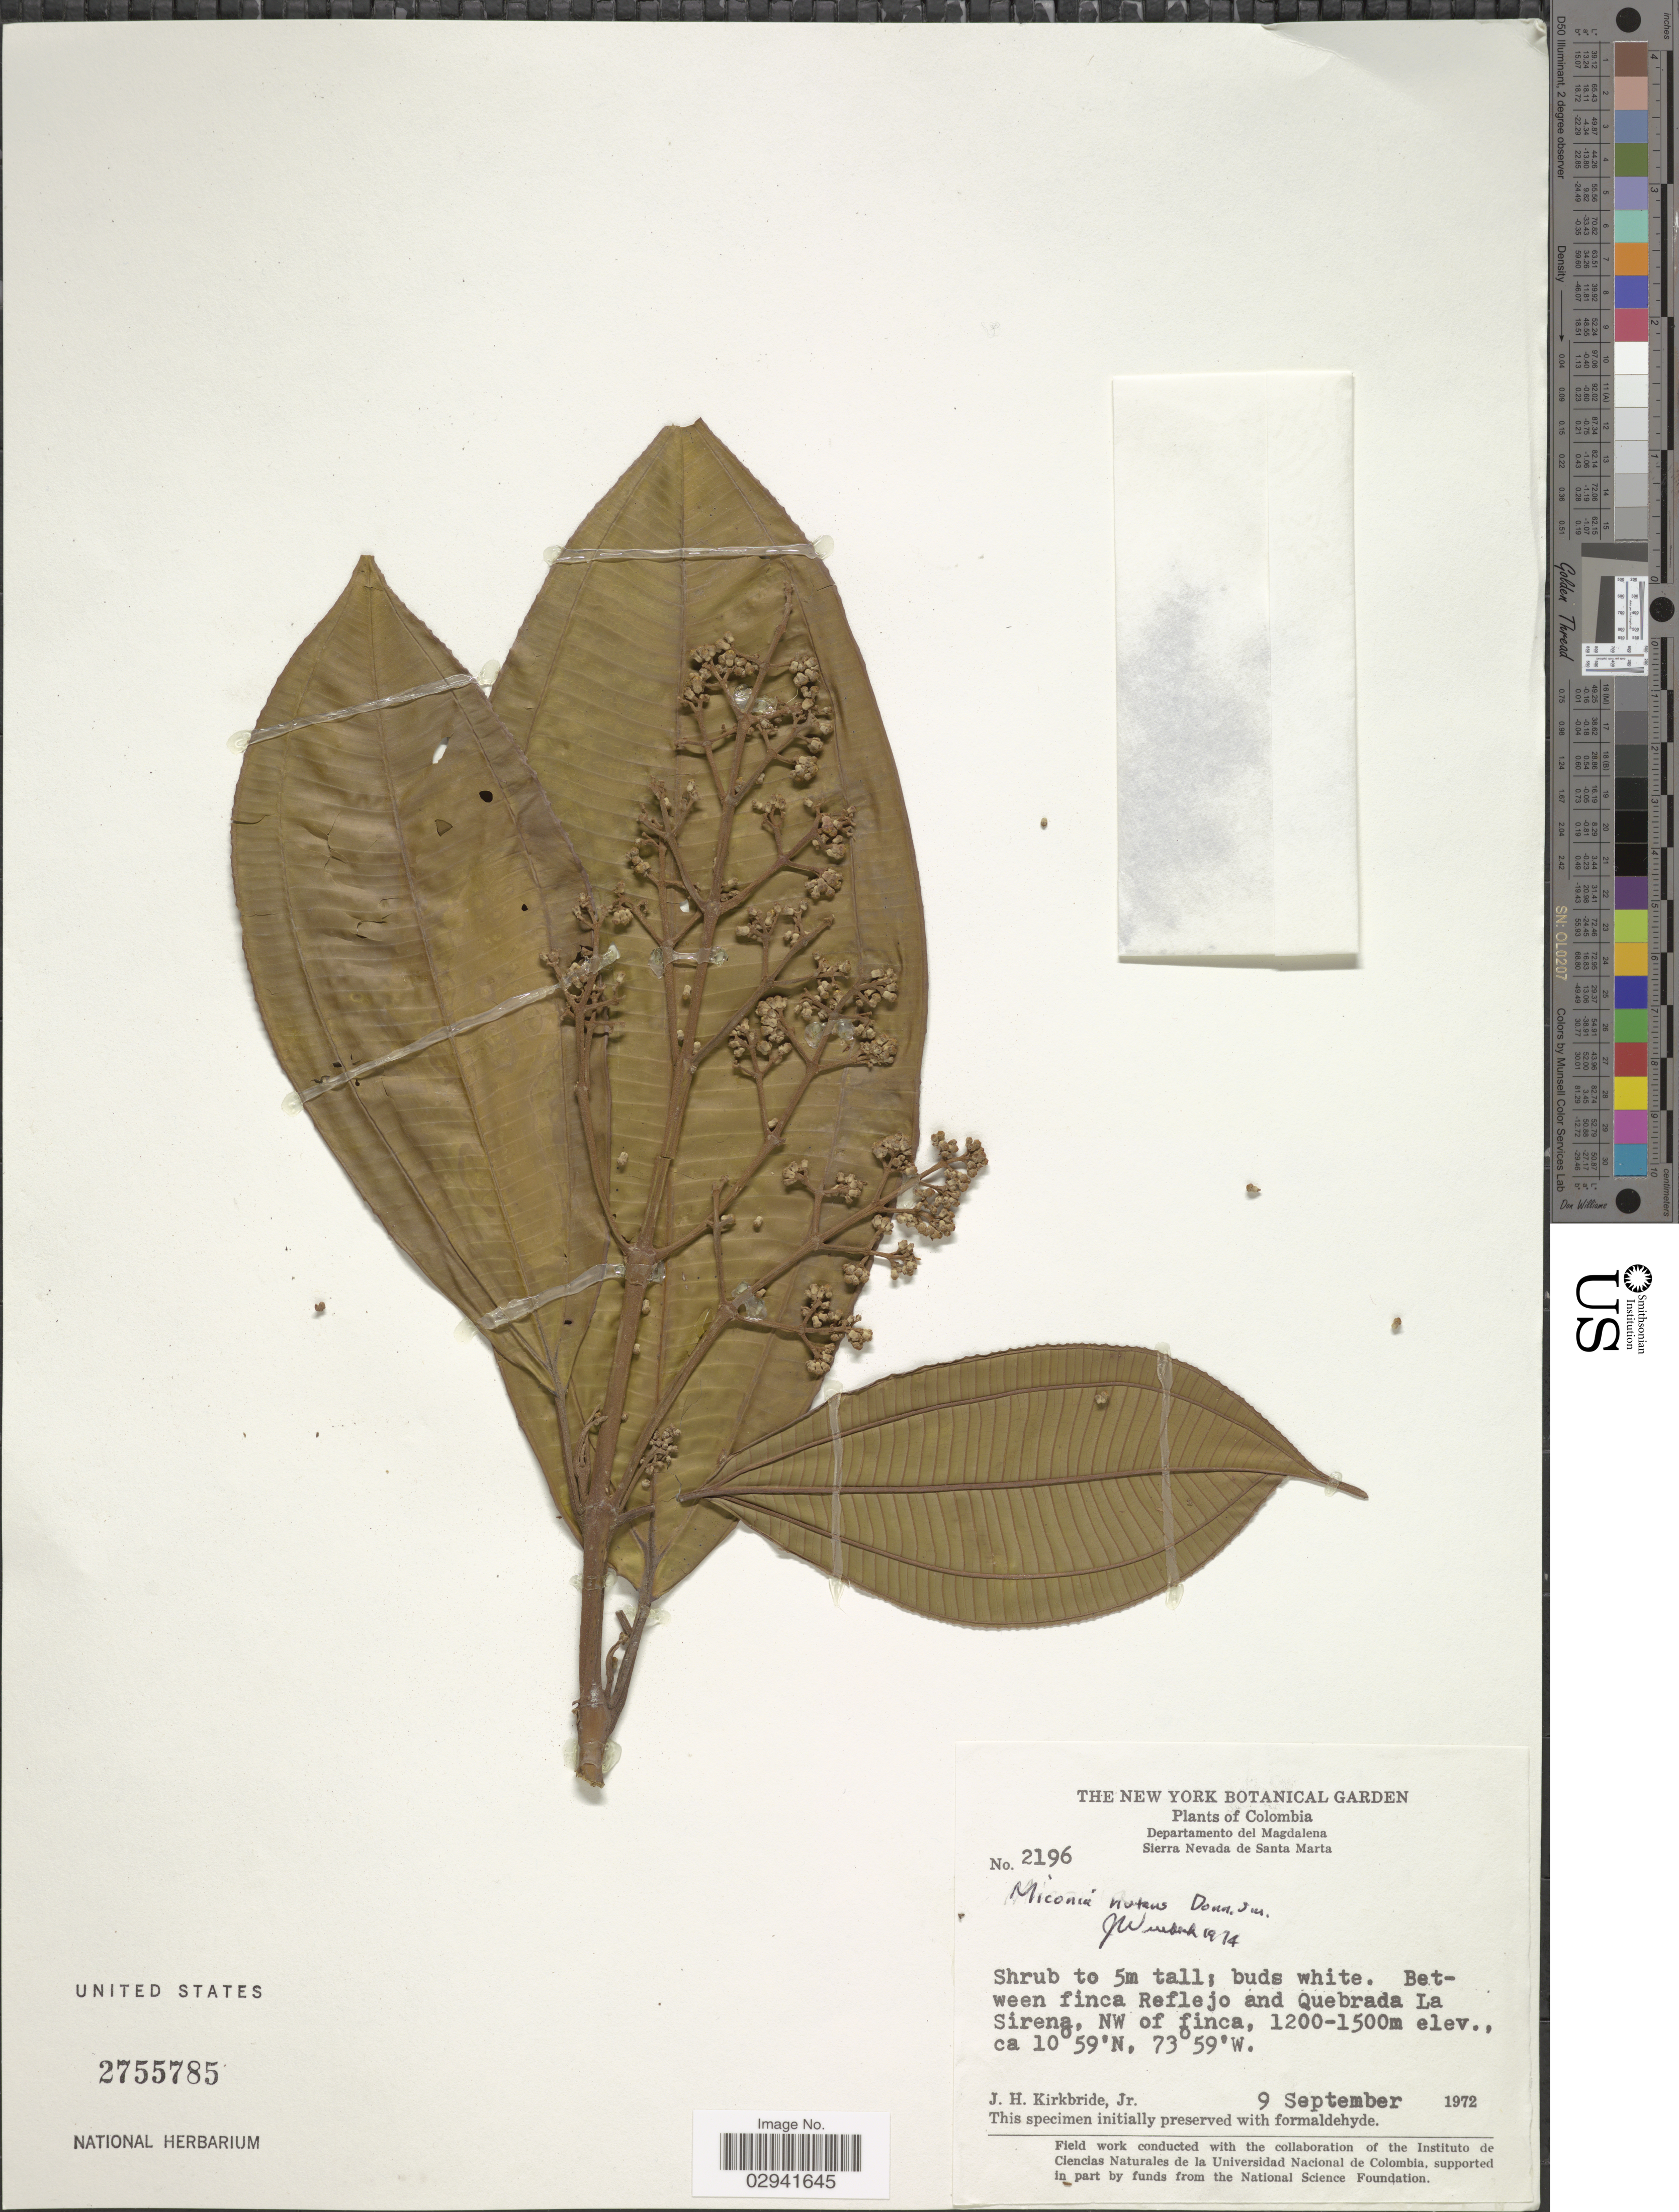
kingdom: Plantae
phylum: Tracheophyta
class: Magnoliopsida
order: Myrtales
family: Melastomataceae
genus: Miconia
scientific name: Miconia nutans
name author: Donn. Sm.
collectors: J. H. Kirkbride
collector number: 2196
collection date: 1972-09-09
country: Colombia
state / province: Magdalena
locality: Departamento del Magdalena. Sierra Nevada de Santa Marta. Between finca Reflejo and Quebrada La Sirena, NW of finca.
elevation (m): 1200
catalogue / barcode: US 2755785